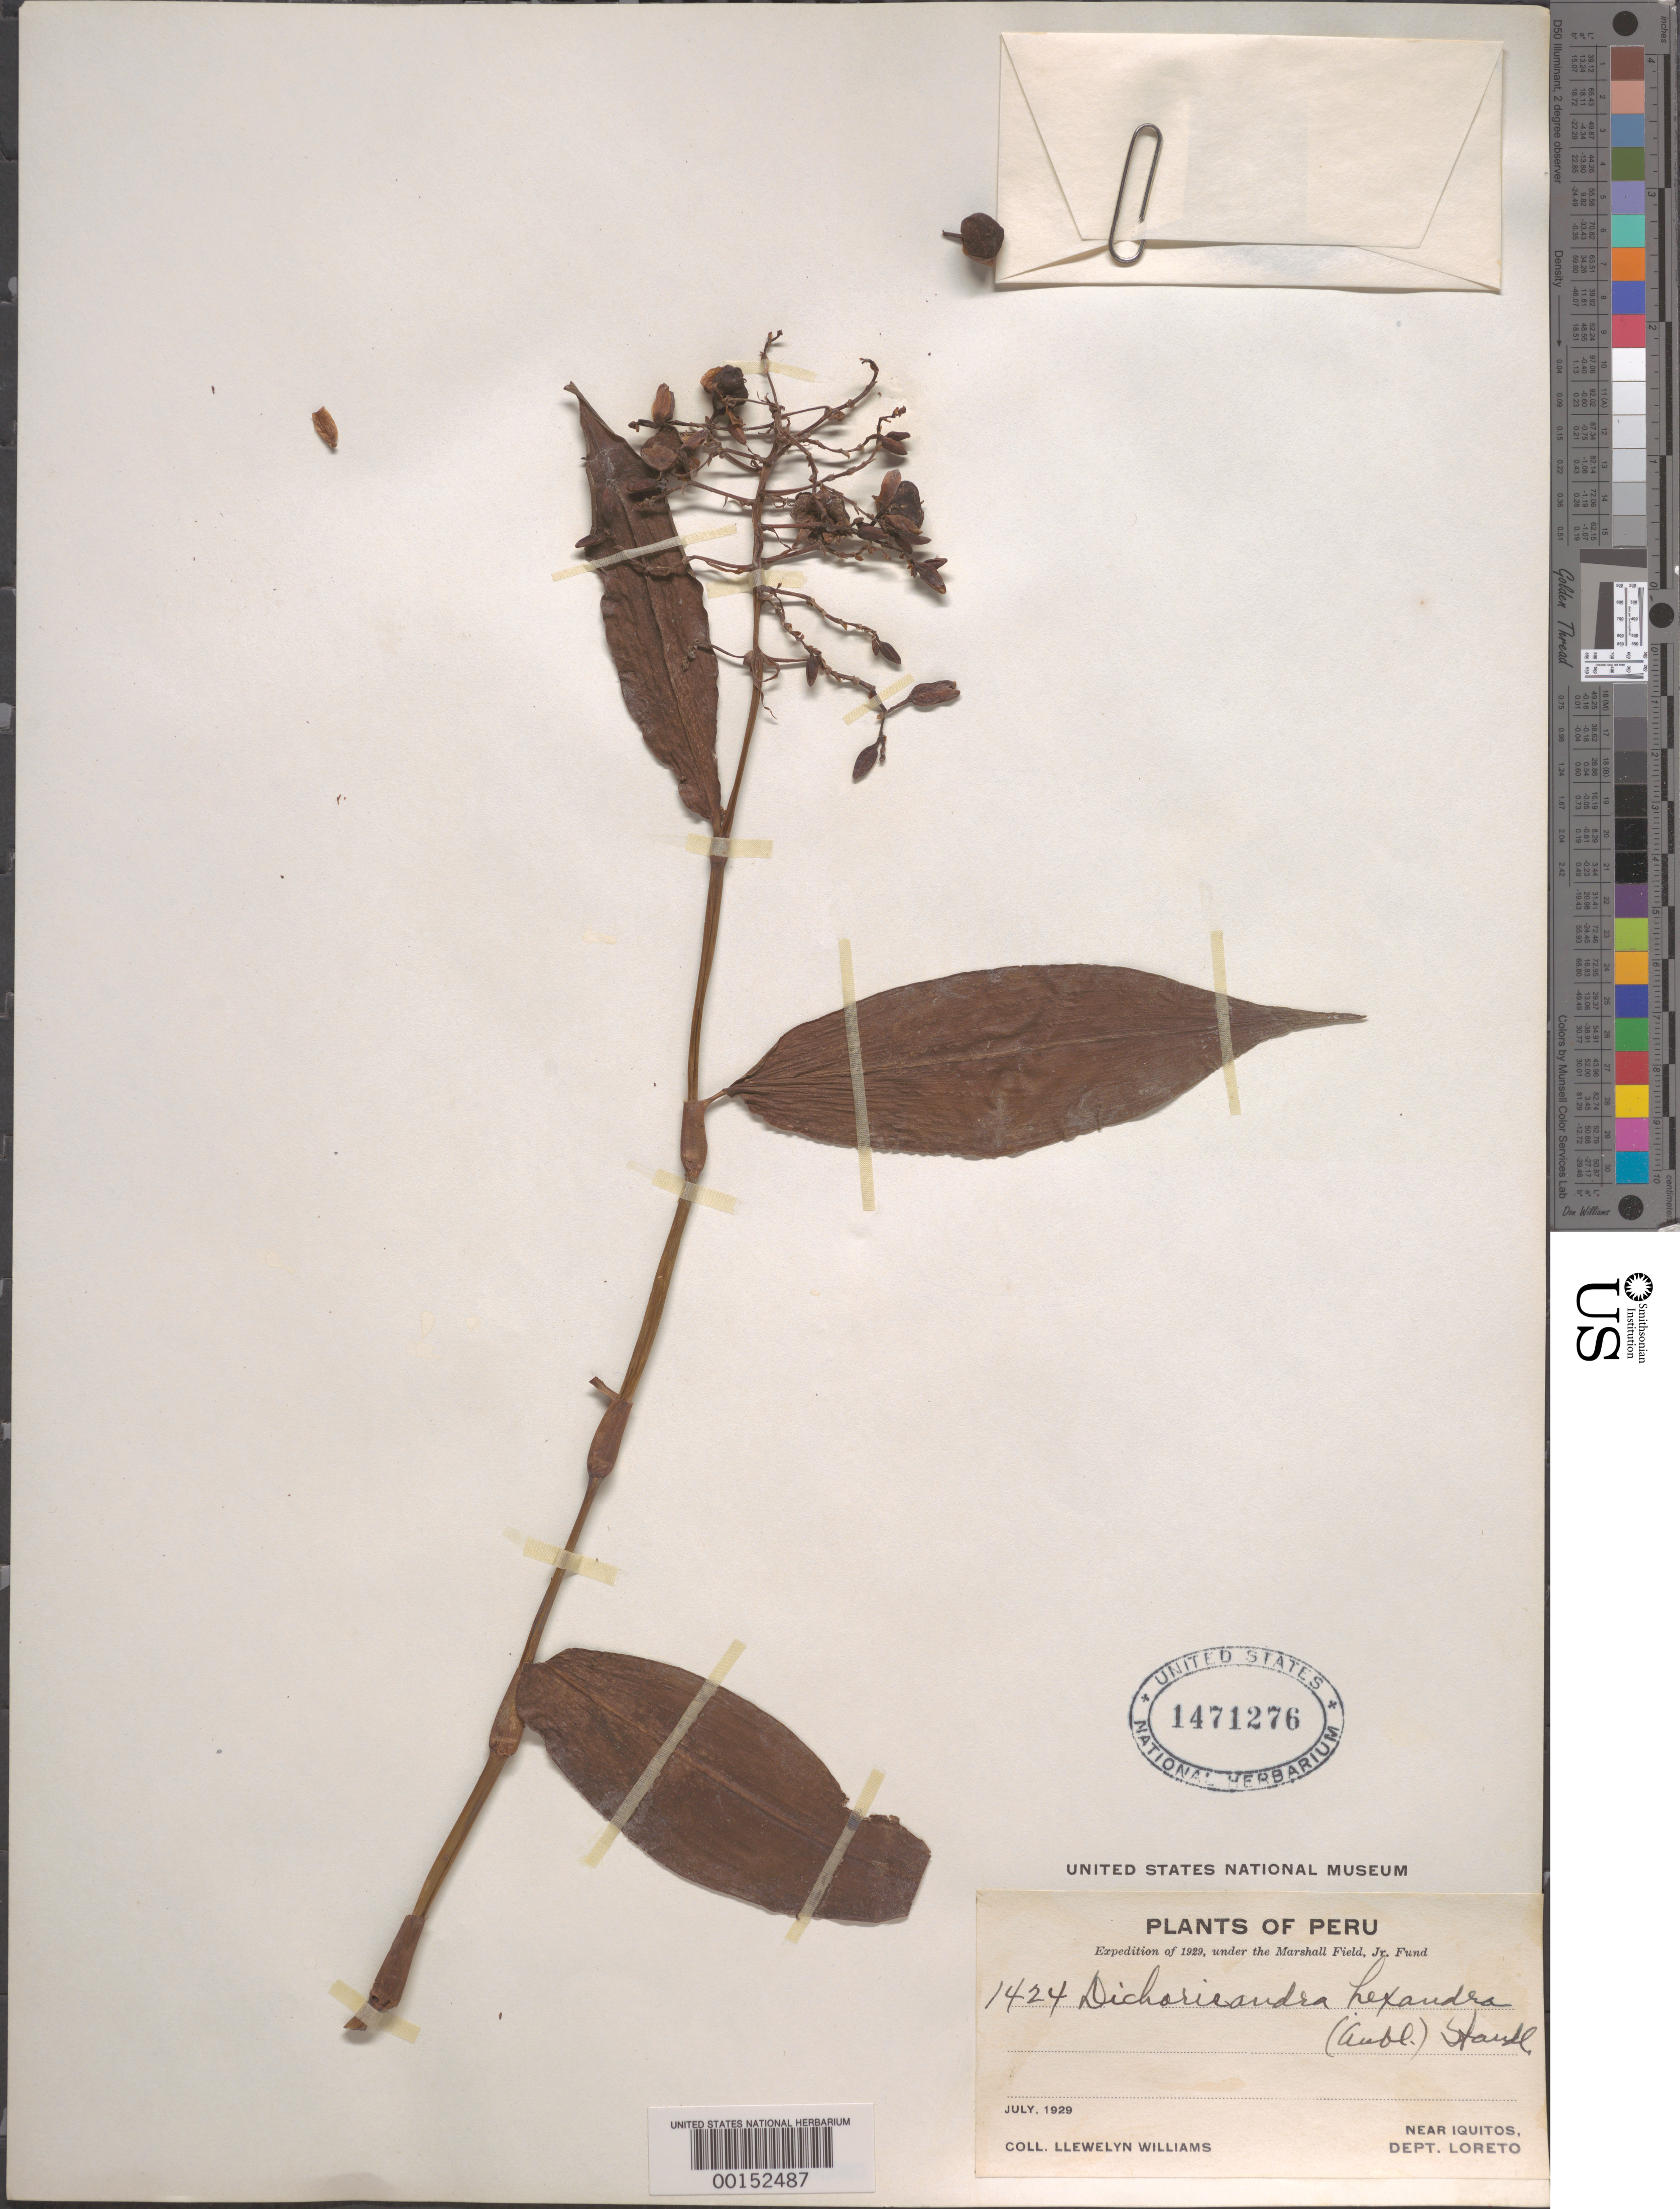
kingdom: Plantae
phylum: Tracheophyta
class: Liliopsida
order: Commelinales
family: Commelinaceae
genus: Dichorisandra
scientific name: Dichorisandra hexandra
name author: (Aubl.) Standl.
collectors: Ll. Williams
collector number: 1424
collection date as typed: Jul 1929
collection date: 1929-07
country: Peru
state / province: Loreto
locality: Near iquitos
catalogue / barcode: US 1471276